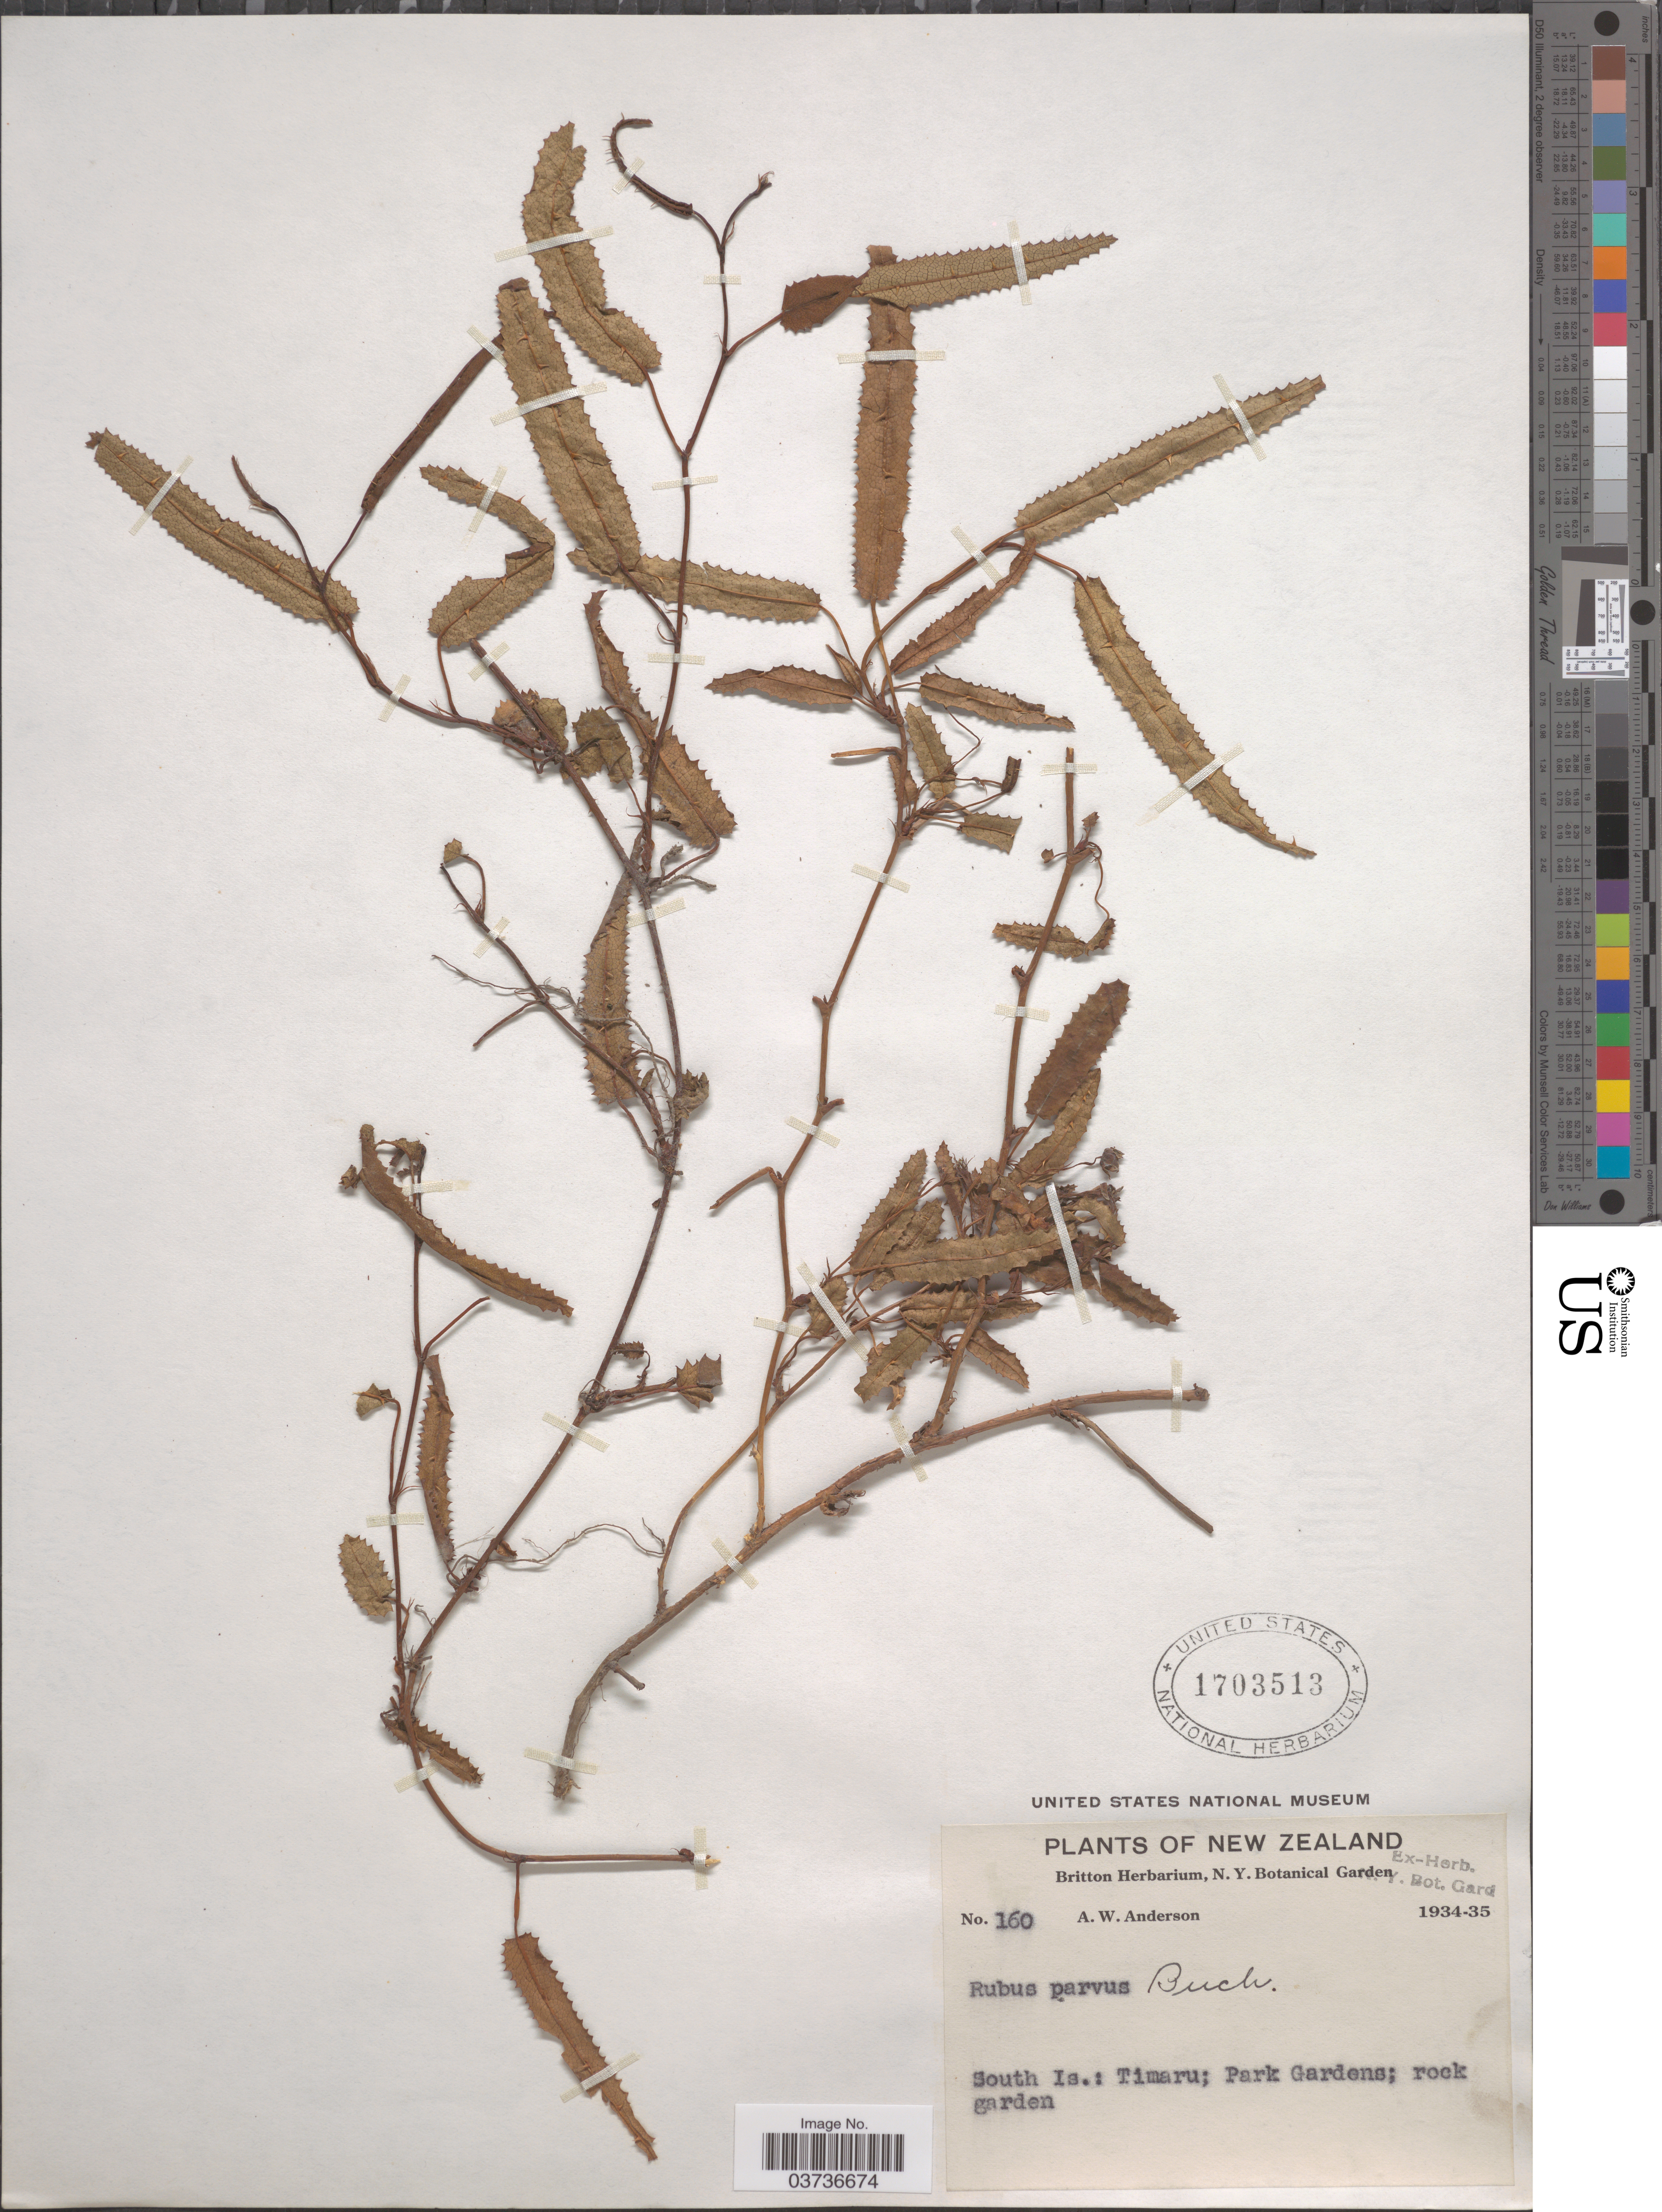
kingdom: Plantae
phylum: Tracheophyta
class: Magnoliopsida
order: Rosales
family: Rosaceae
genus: Rubus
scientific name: Rubus parvus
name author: Buchanan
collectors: A. W. Anderson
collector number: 160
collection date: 1934/1935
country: New Zealand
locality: South Is.: Timaru; Park Gardens; rock garden.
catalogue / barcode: US 1703513